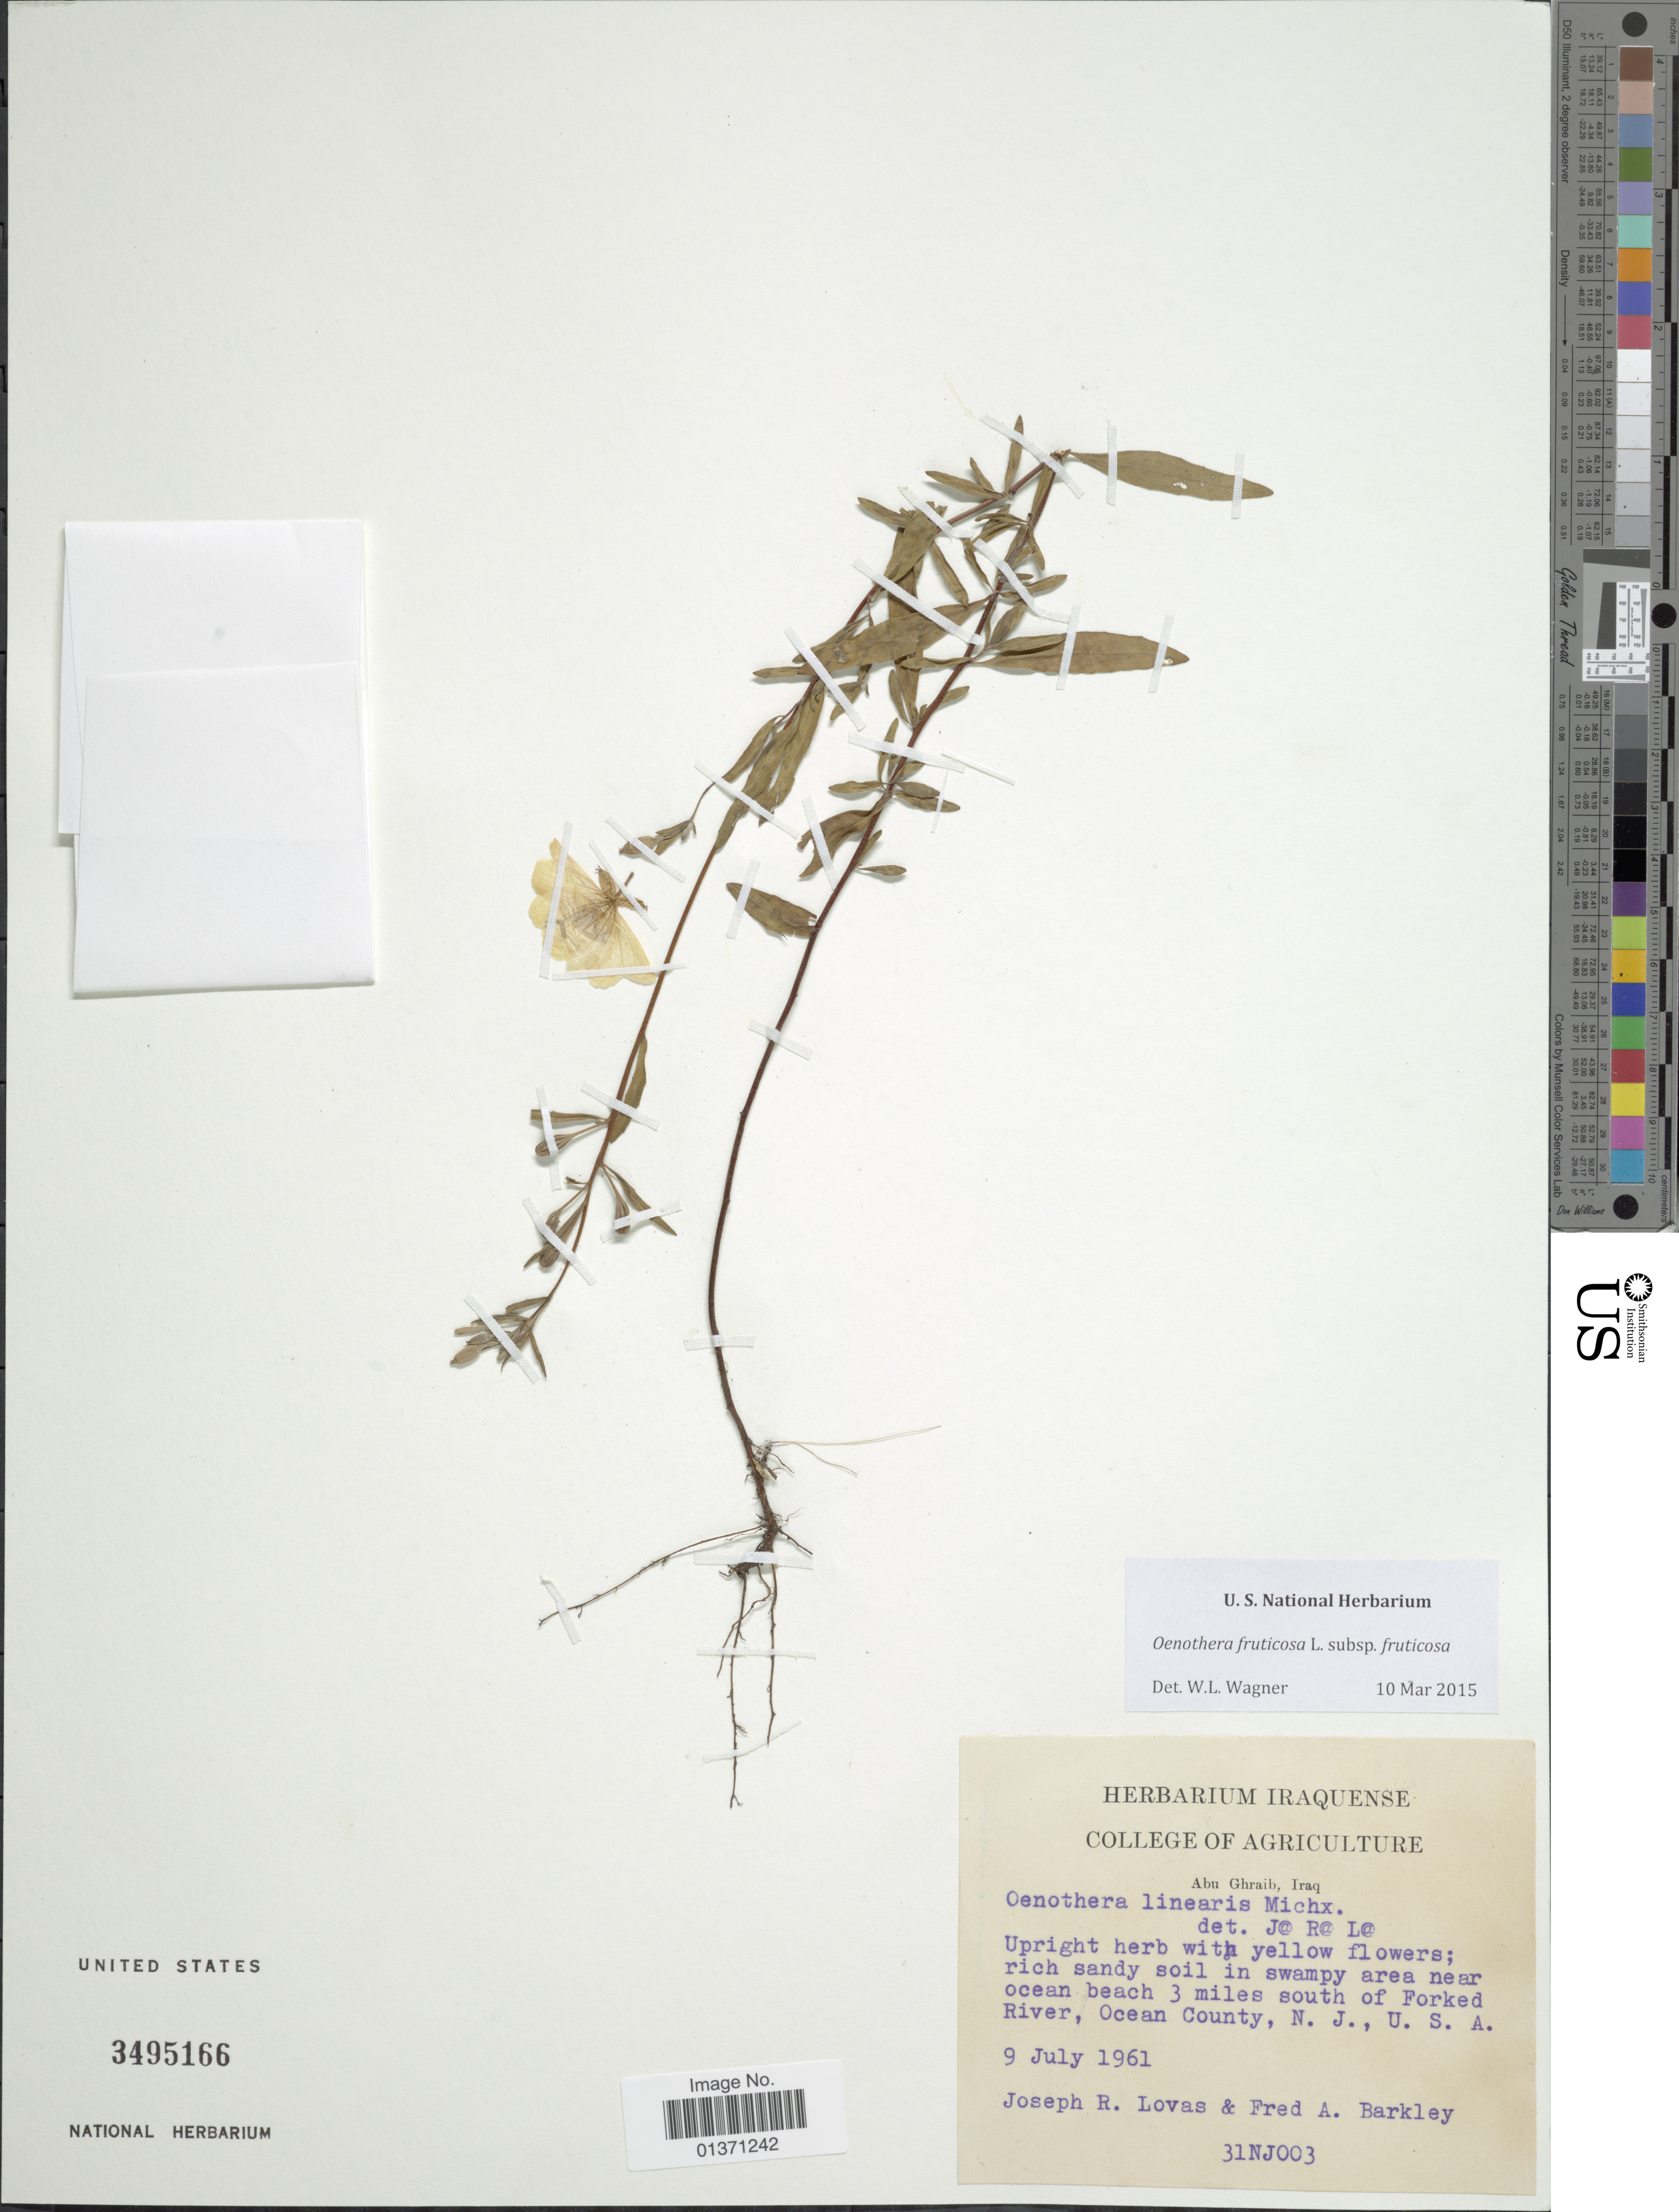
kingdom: Plantae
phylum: Tracheophyta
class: Magnoliopsida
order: Myrtales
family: Onagraceae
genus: Oenothera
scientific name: Oenothera fruticosa subsp. fruticosa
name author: L.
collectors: J. Lovas & F. A. Barkley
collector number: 31NJ003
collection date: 1961-07-09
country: United States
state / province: New Jersey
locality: Rich sandy soil in swampy area near ocean beach 3 miles south of Forked River, Ocean County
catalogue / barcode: US 3495166